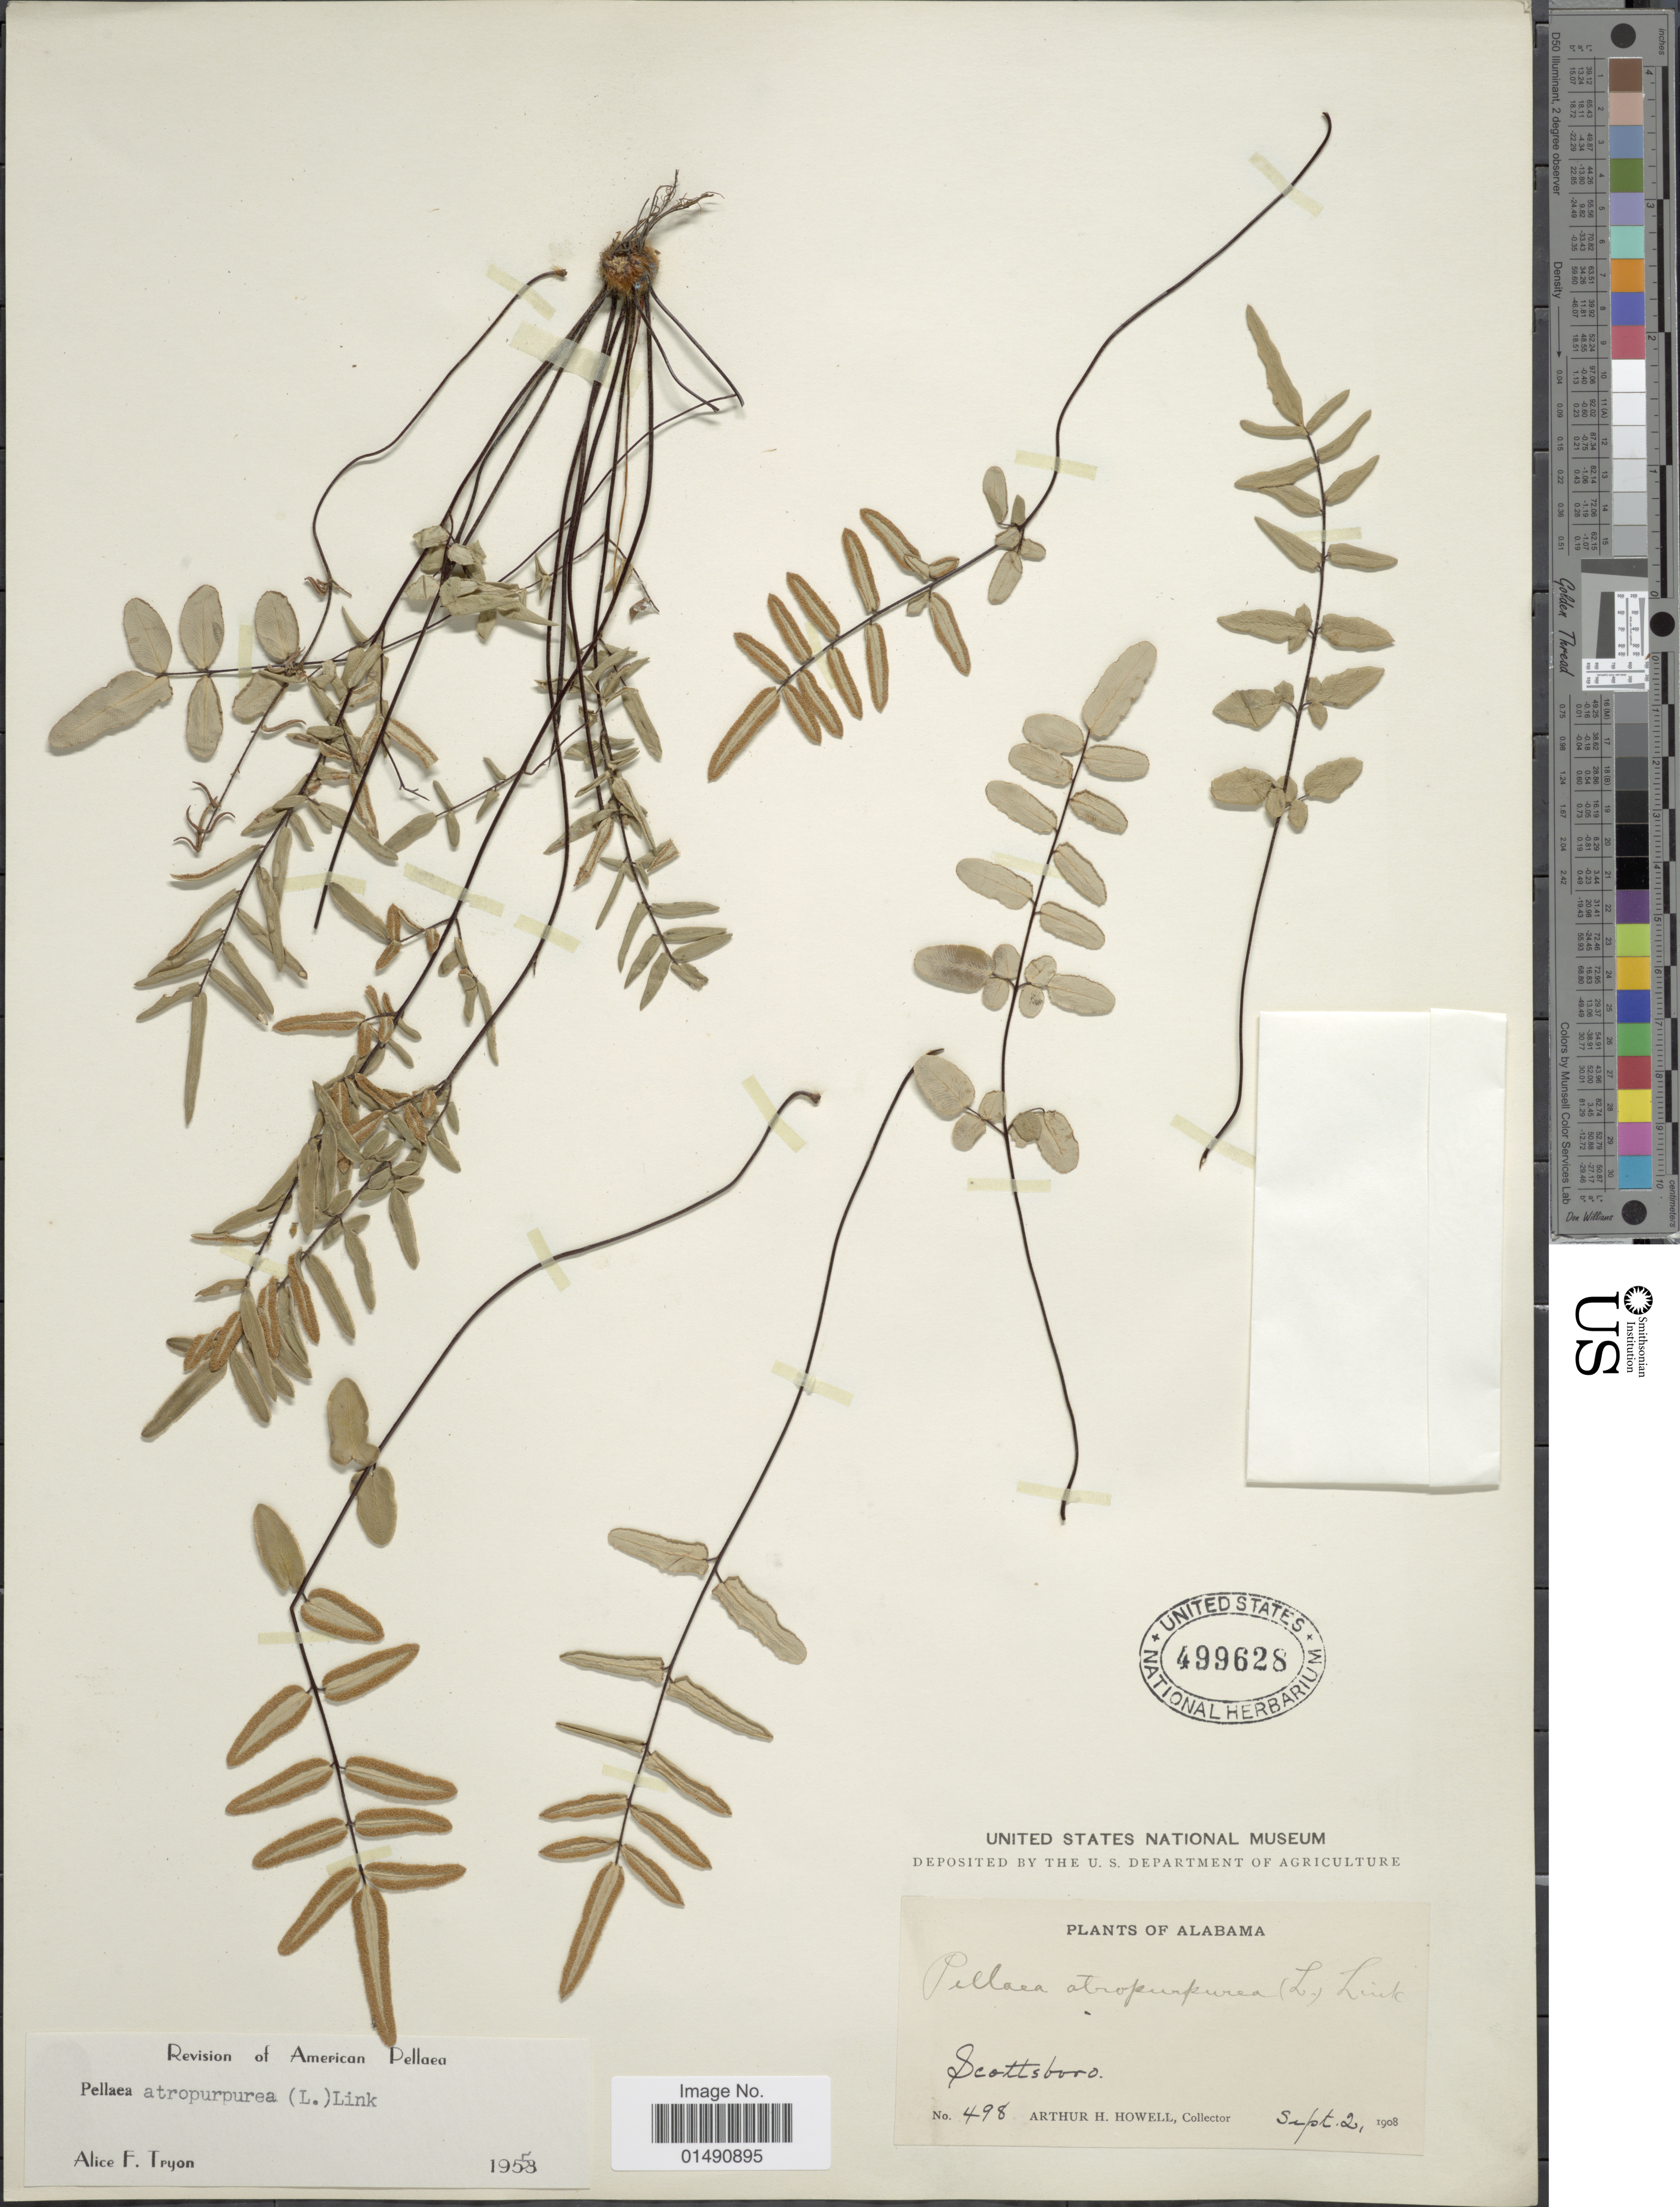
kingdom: Plantae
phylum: Tracheophyta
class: Polypodiopsida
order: Polypodiales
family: Pteridaceae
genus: Pellaea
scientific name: Pellaea atropurpurea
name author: (L.) Link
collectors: A. H. Howell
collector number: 498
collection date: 1908-09-02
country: United States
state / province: Alabama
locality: Scottsboro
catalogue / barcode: US 499628